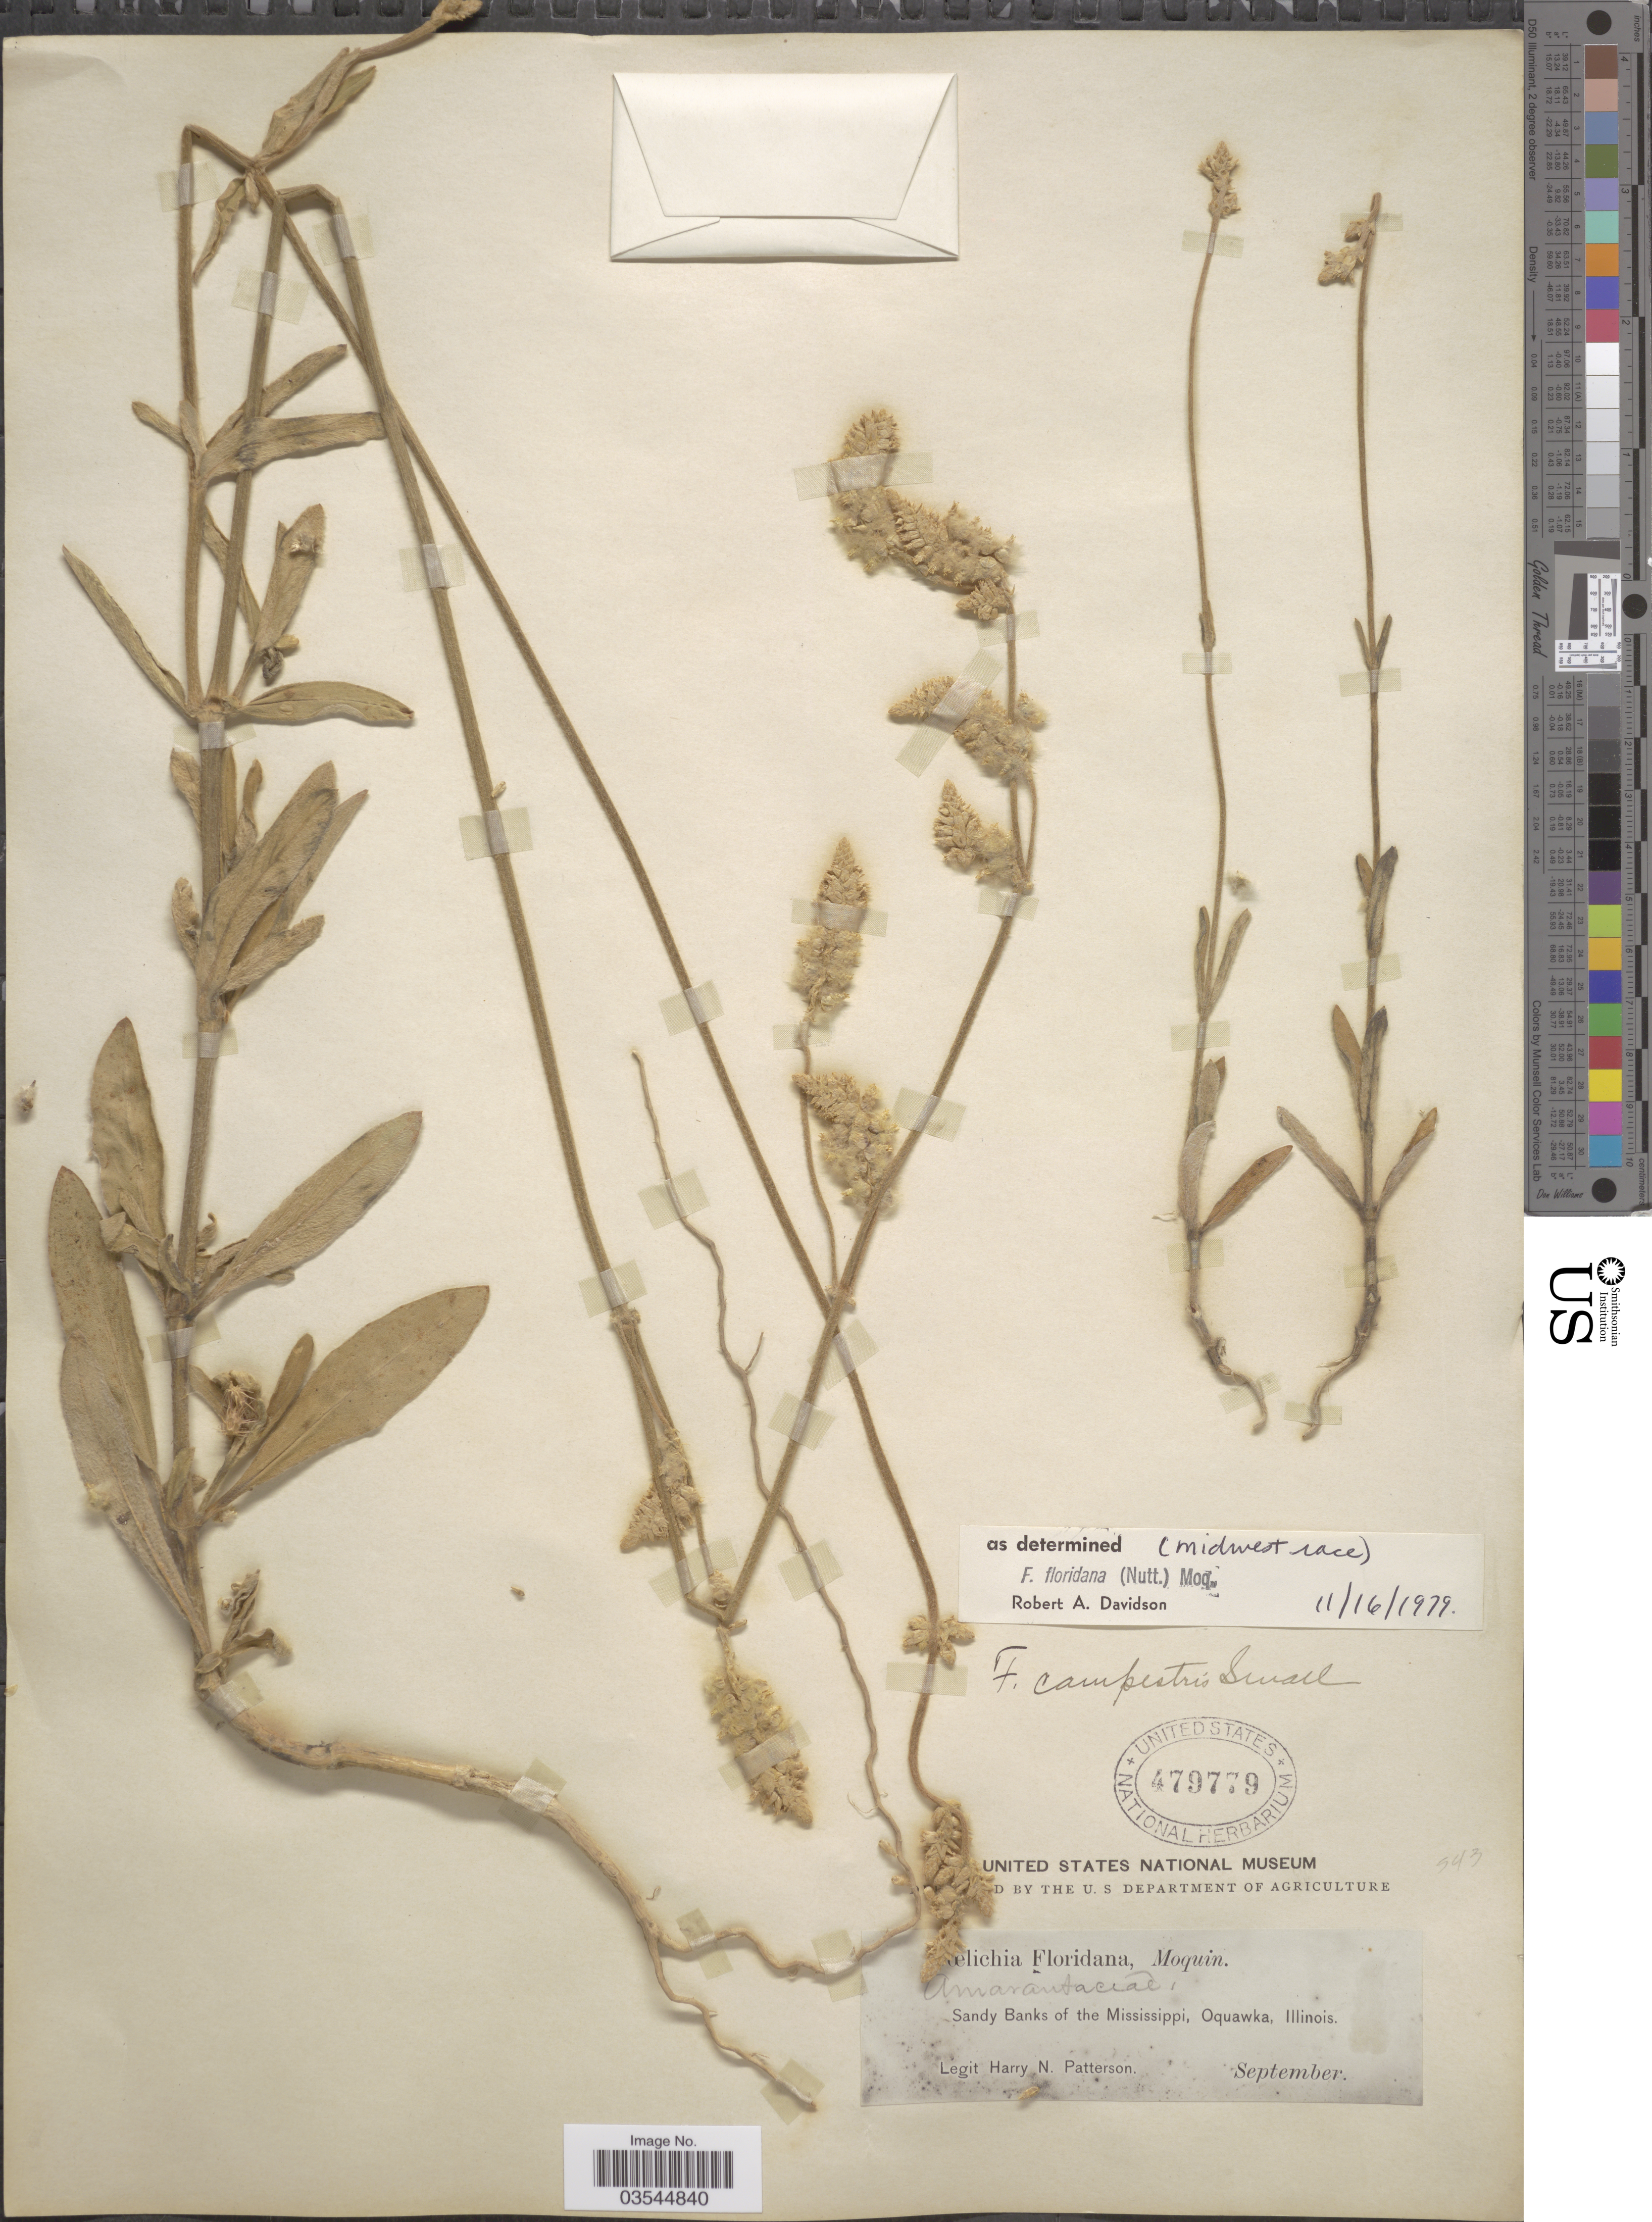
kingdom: Plantae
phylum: Tracheophyta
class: Magnoliopsida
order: Caryophyllales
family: Amaranthaceae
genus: Froelichia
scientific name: Froelichia floridana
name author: (Nutt.) Moq.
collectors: H. N. Patterson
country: United States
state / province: Illinois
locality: Sandy Banks of the Mississippi, Oquawka.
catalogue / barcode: US 479779